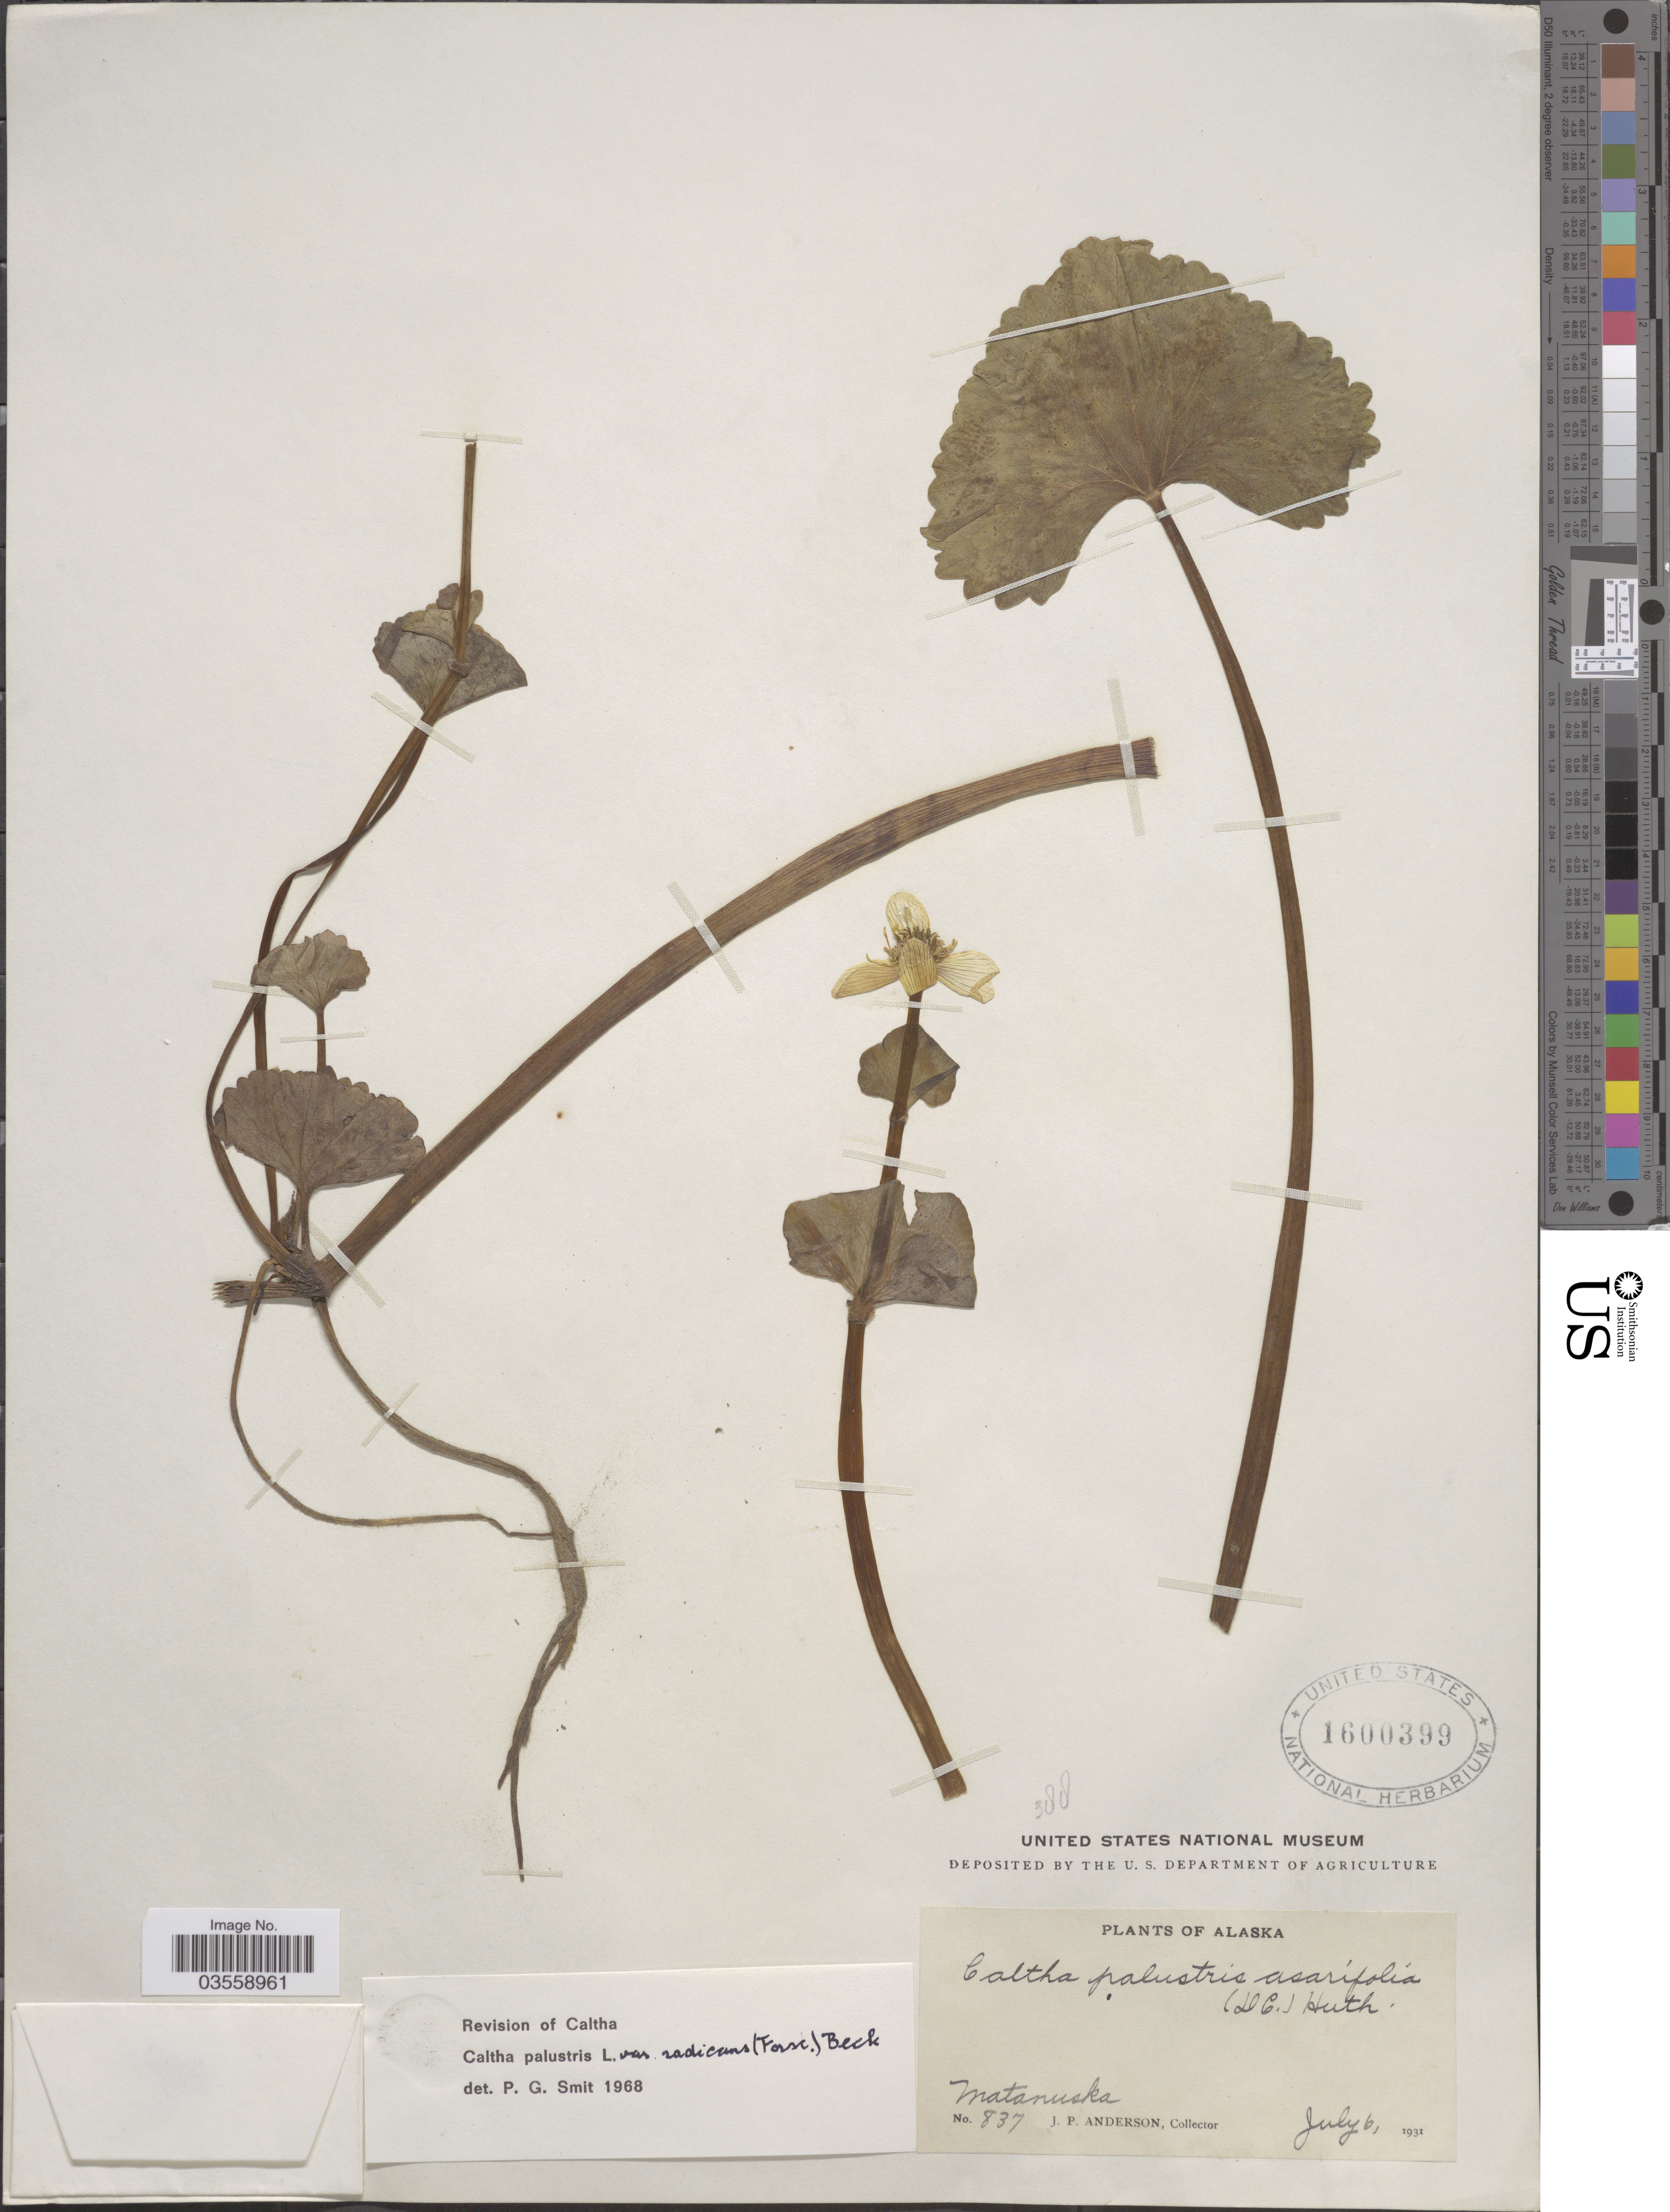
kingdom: Plantae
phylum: Tracheophyta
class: Magnoliopsida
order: Ranunculales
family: Ranunculaceae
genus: Caltha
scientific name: Caltha palustris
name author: L.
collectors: J. P. Anderson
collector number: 837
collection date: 1931-07-06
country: United States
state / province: Alaska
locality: Matanuska.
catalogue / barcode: US 1600399